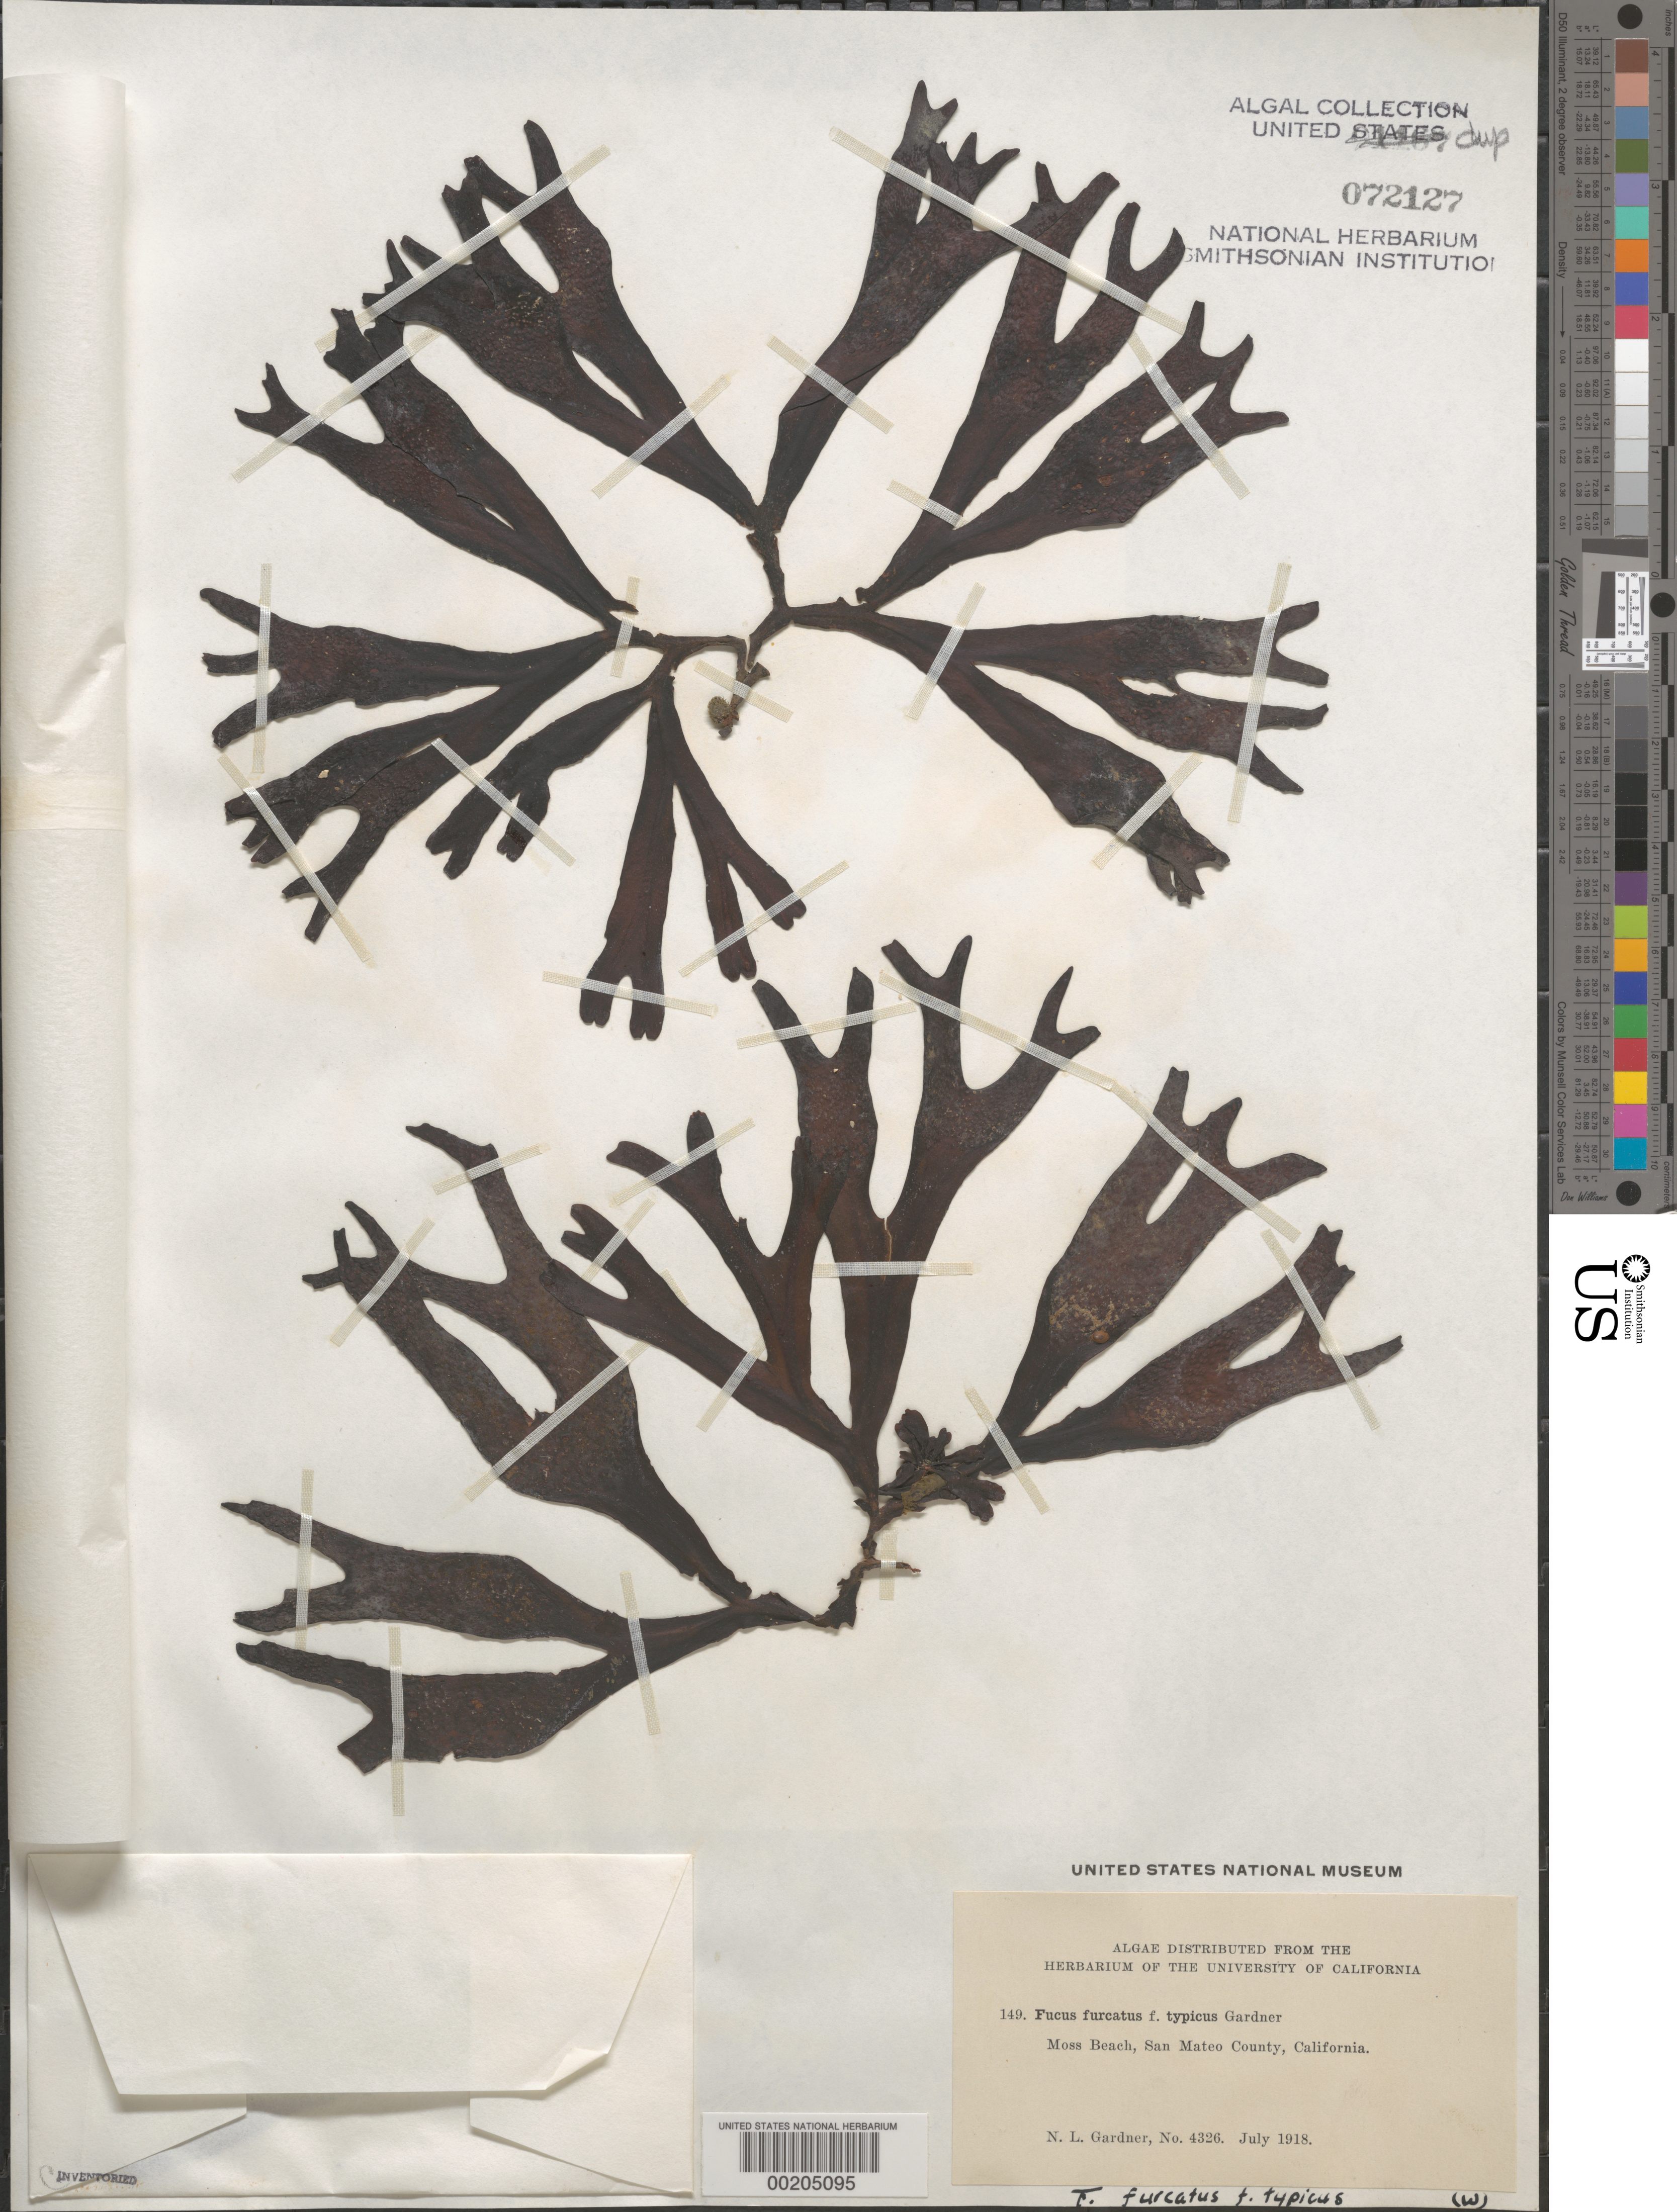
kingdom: Chromista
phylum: Ochrophyta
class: Phaeophyceae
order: Fucales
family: Fucaceae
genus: Fucus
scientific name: Fucus distichus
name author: L.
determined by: Algae name updating Project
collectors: N. Gardner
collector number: NLG 4326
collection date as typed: Jul 1918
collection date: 1918-07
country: United States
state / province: California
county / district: San Mateo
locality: Moss Beach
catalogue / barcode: US 72127